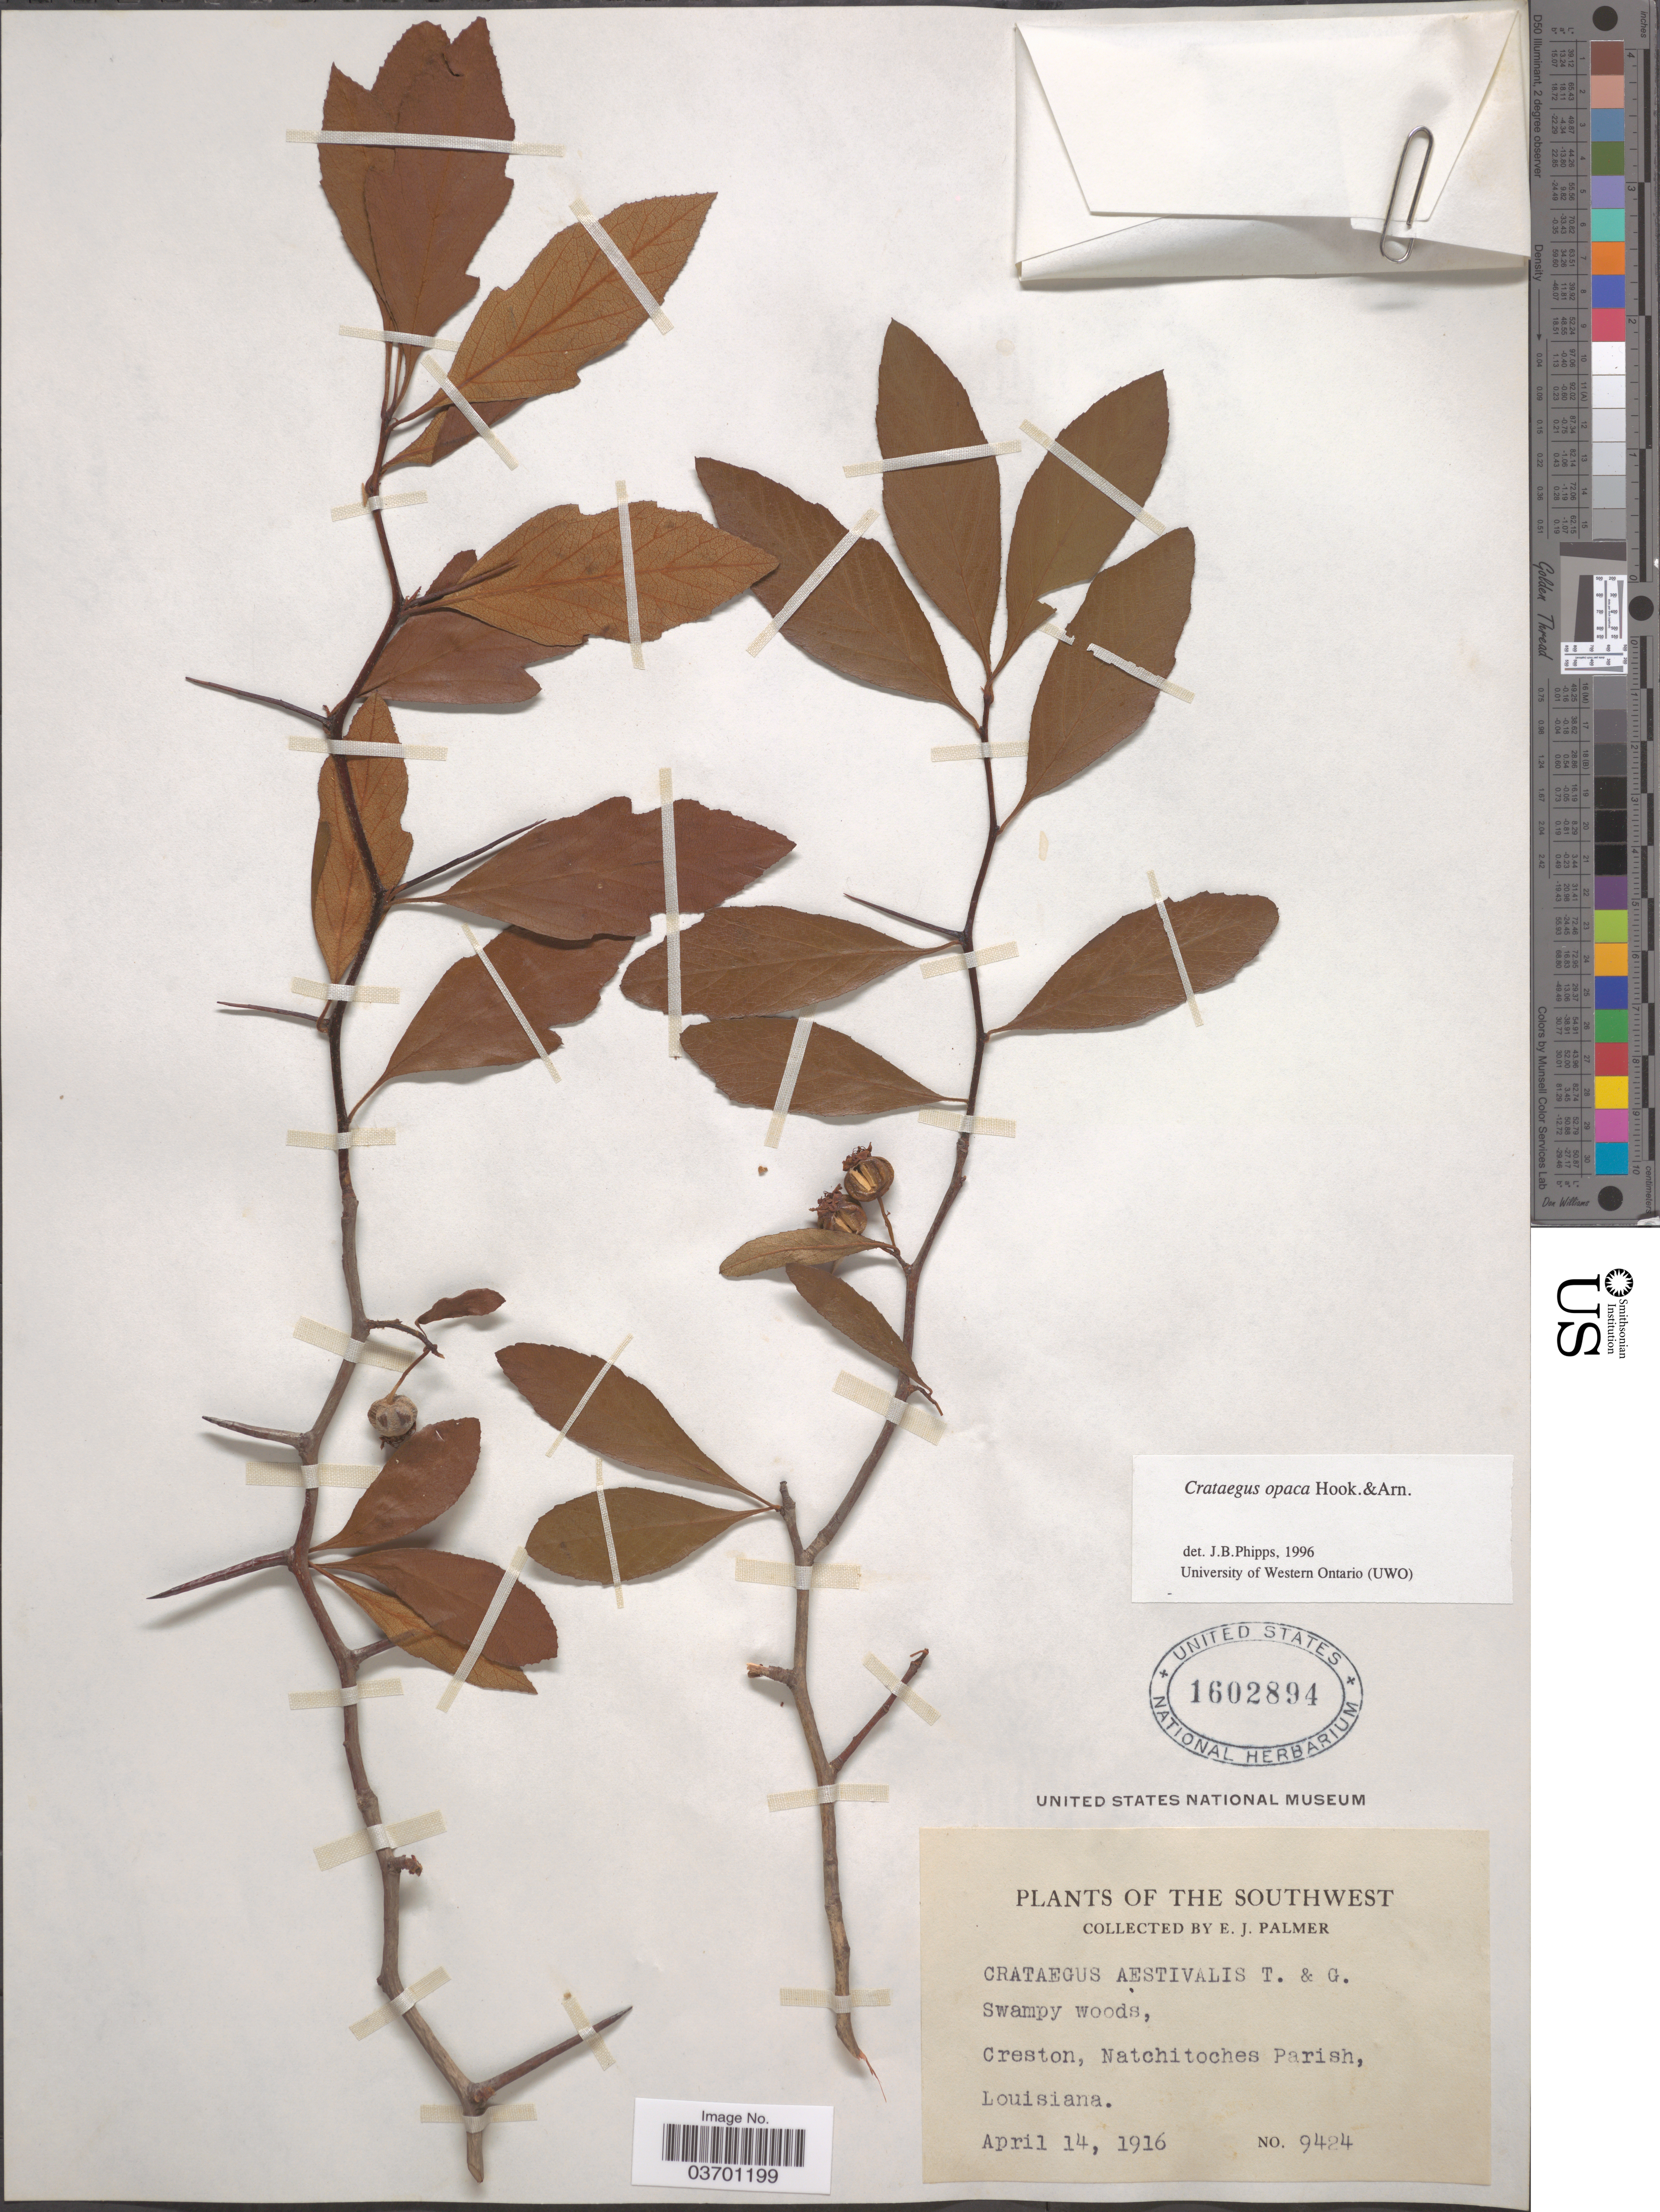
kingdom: Plantae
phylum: Tracheophyta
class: Magnoliopsida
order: Rosales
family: Rosaceae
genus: Crataegus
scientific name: Crataegus opaca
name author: Hook. & Arn.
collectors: E. J. Palmer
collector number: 9424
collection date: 1916-04-14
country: United States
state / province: Louisiana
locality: The Southwest. Creston, Natchitoches Parish.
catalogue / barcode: US 1602894